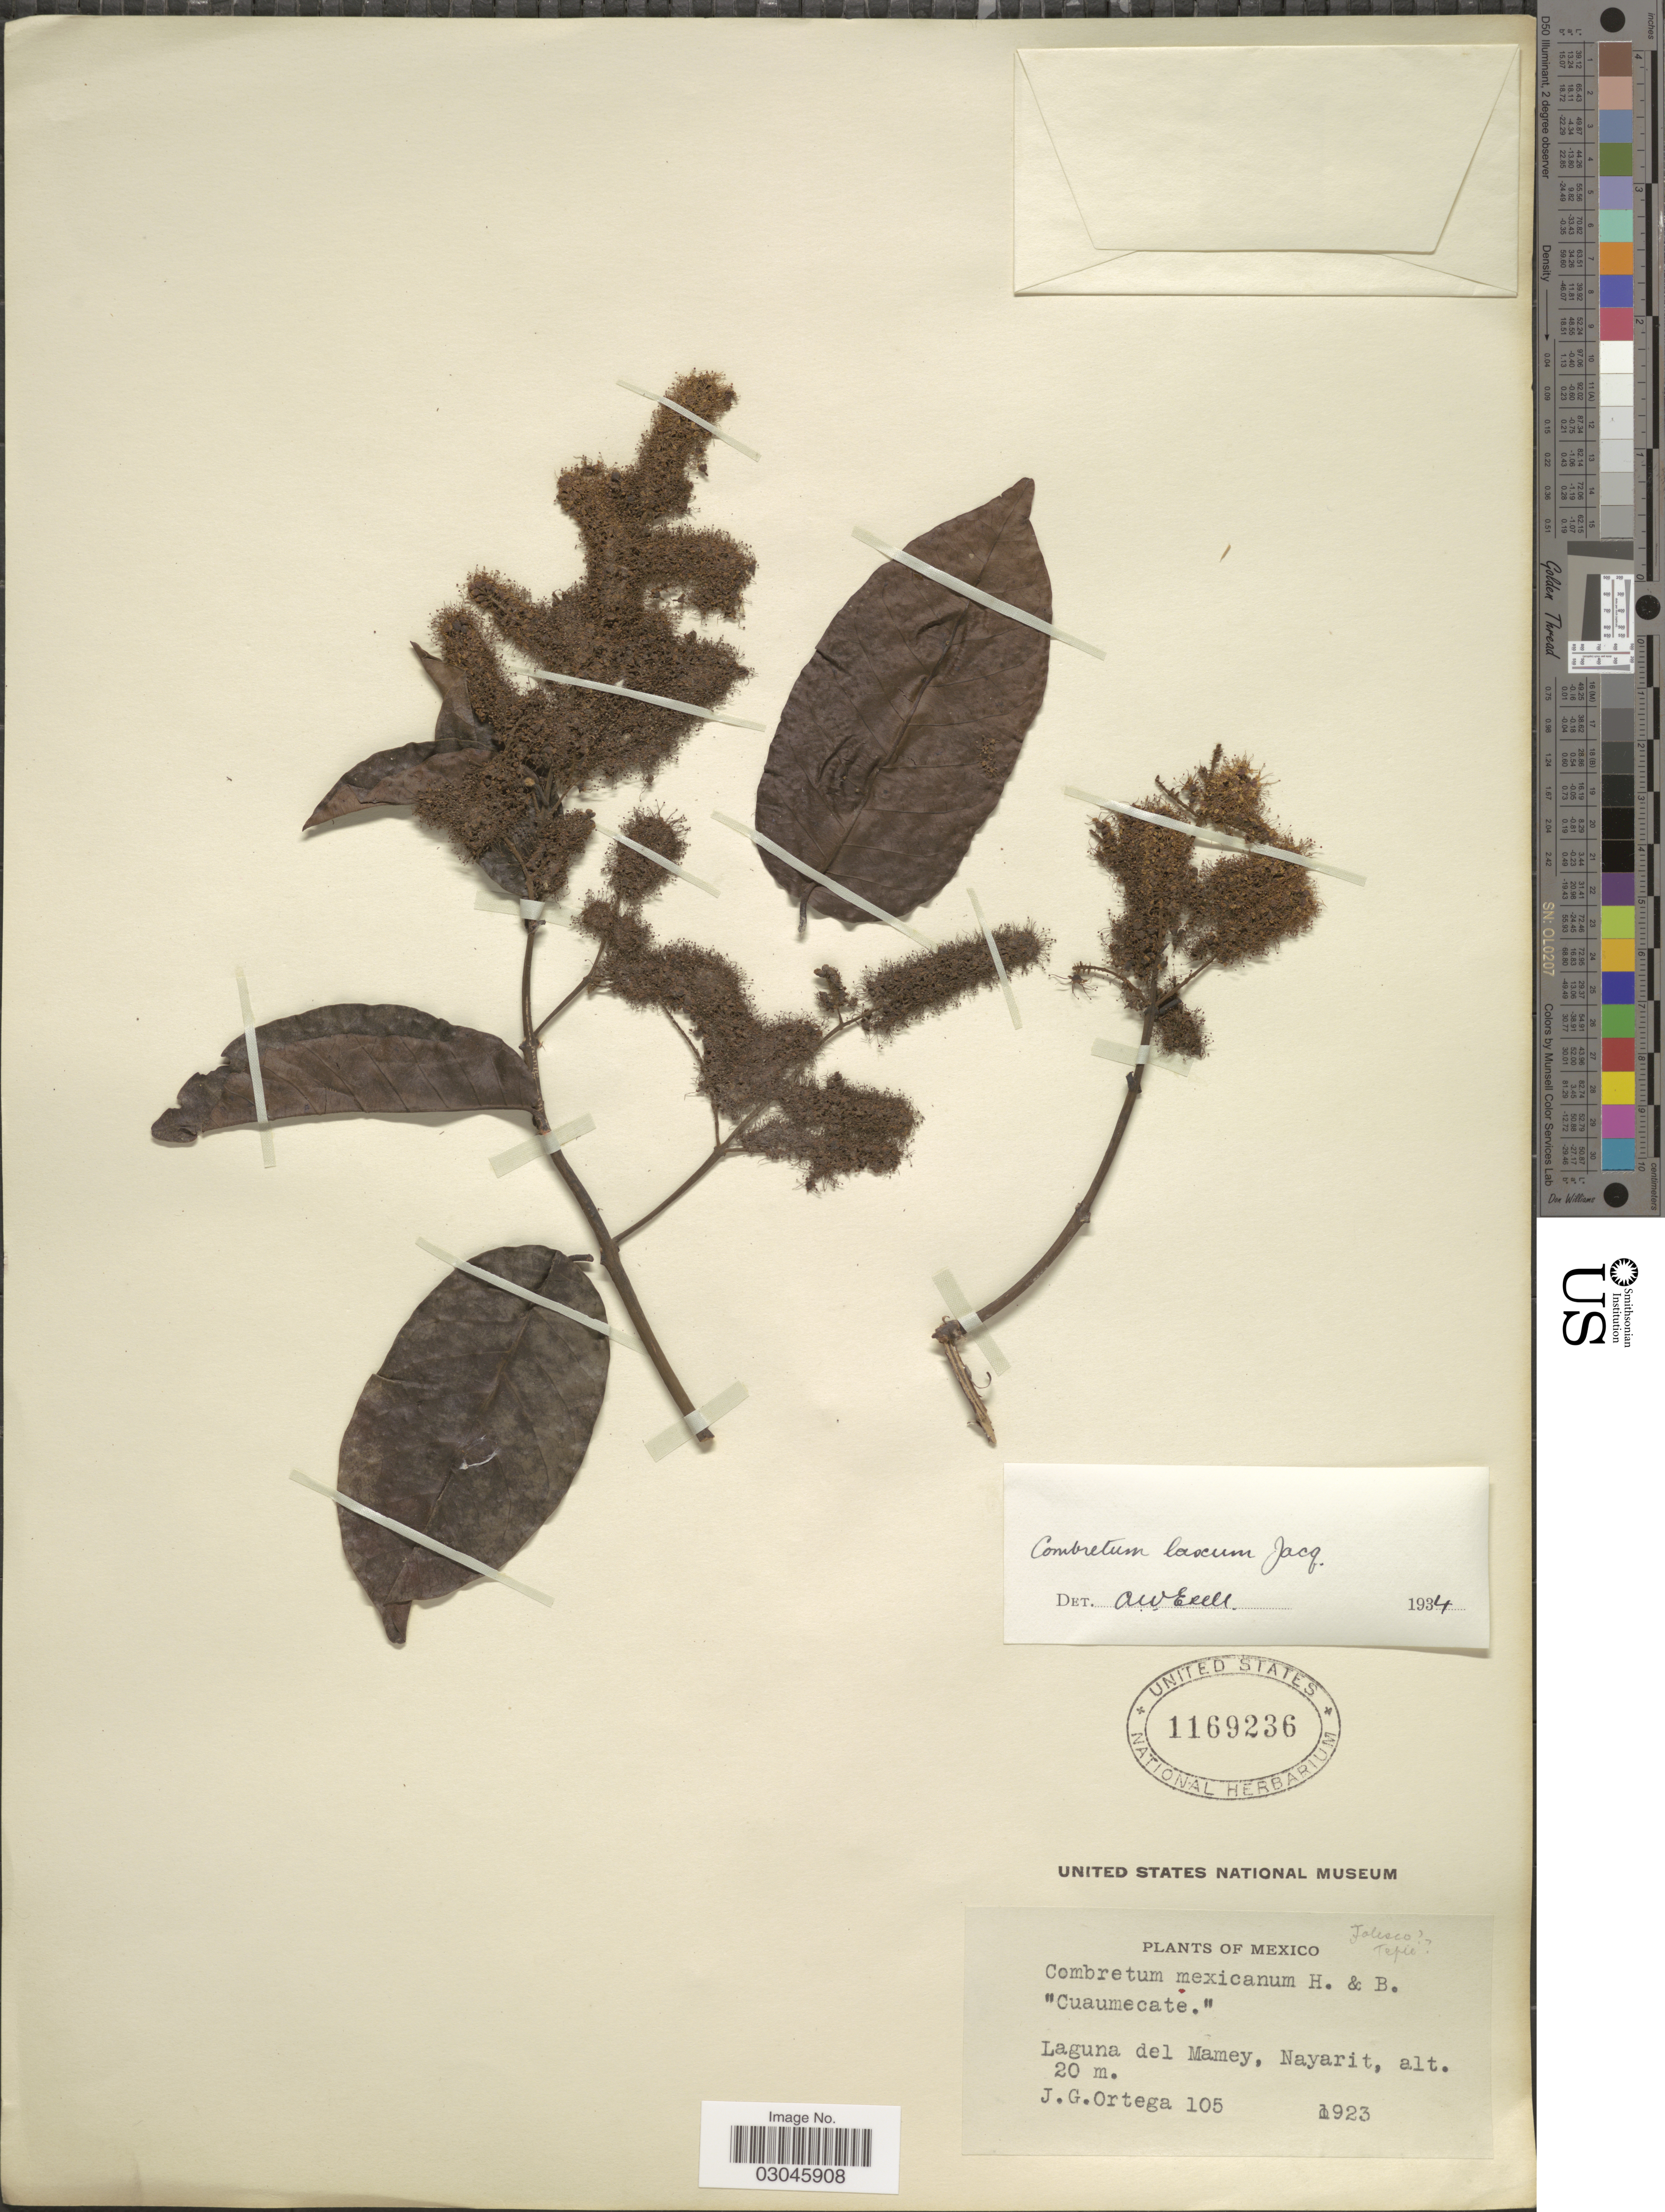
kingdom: Plantae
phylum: Tracheophyta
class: Magnoliopsida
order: Myrtales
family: Combretaceae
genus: Combretum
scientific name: Combretum laxum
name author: Jacq.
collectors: J. Ortega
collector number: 105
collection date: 1923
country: Mexico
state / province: Nayarit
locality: Laguna del Mamey. Jalisco [unsure placement] Tepic [unsure placement].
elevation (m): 20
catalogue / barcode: US 1169236